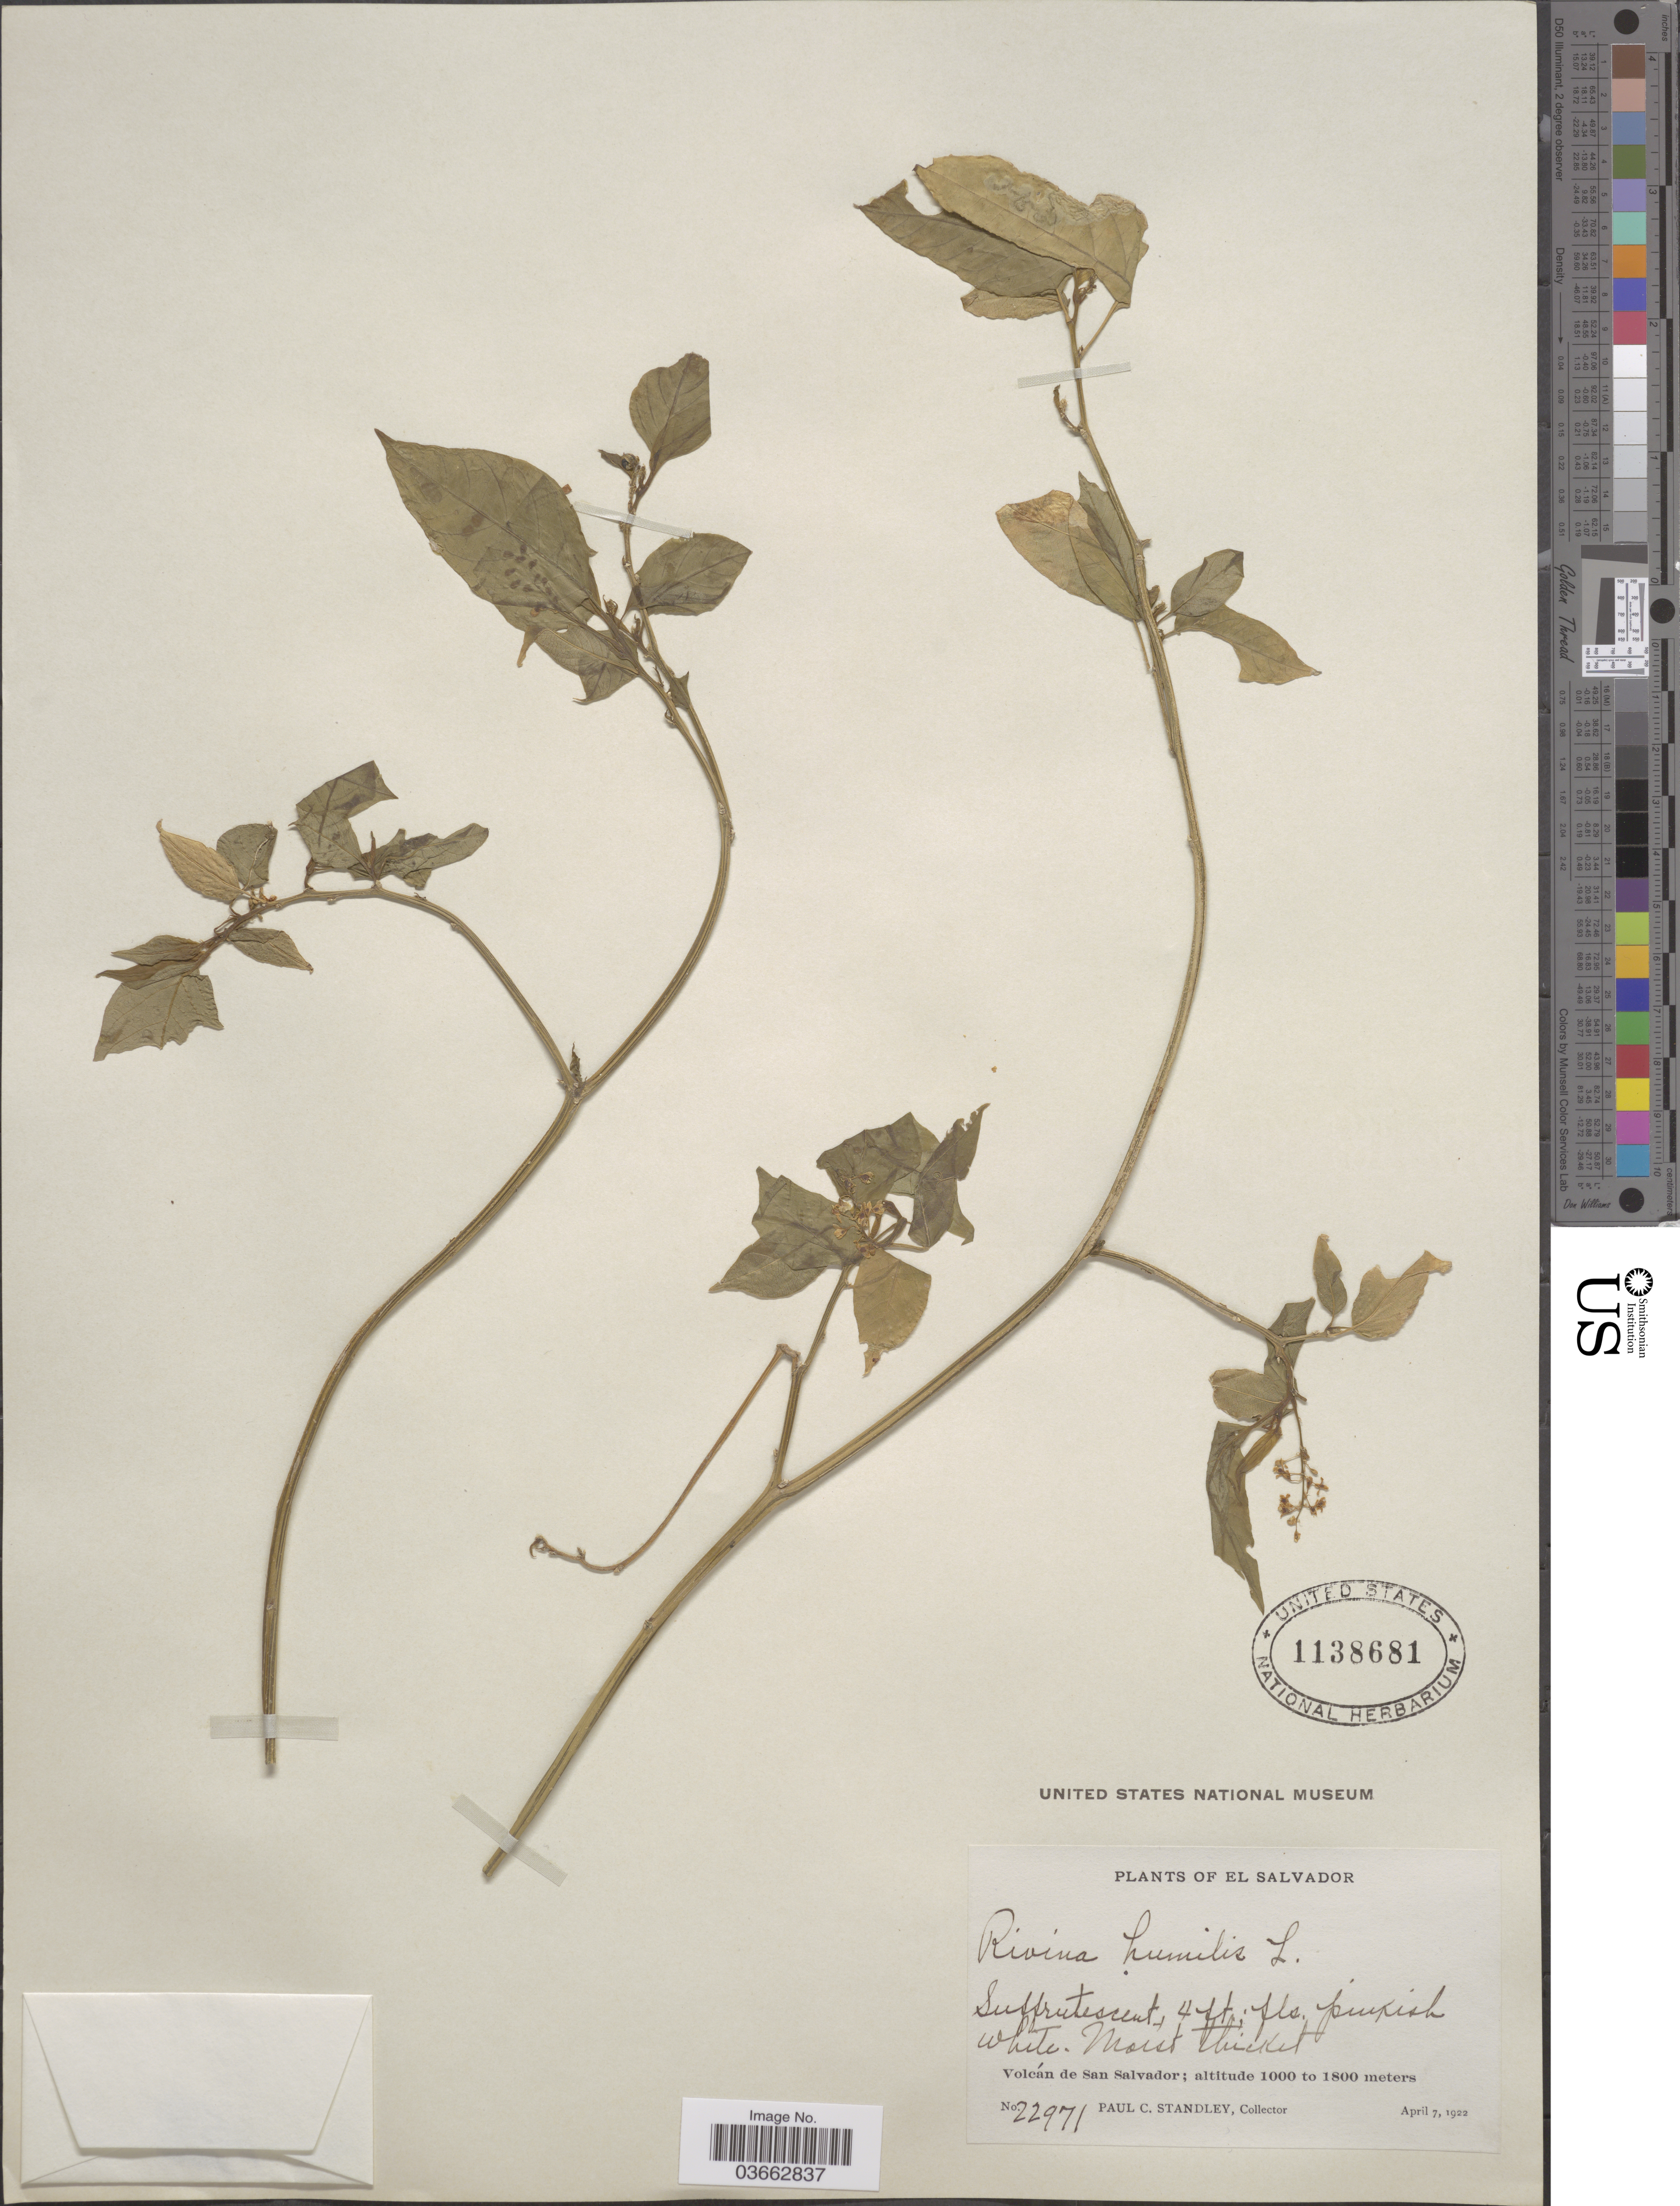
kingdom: Plantae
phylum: Tracheophyta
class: Magnoliopsida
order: Caryophyllales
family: Phytolaccaceae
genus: Rivina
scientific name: Rivina humilis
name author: L.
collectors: P. C. Standley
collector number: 22971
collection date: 1922-04-07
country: El Salvador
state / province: San Salvador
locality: Volcán de San Salvador.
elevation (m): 1000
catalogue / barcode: US 1138681